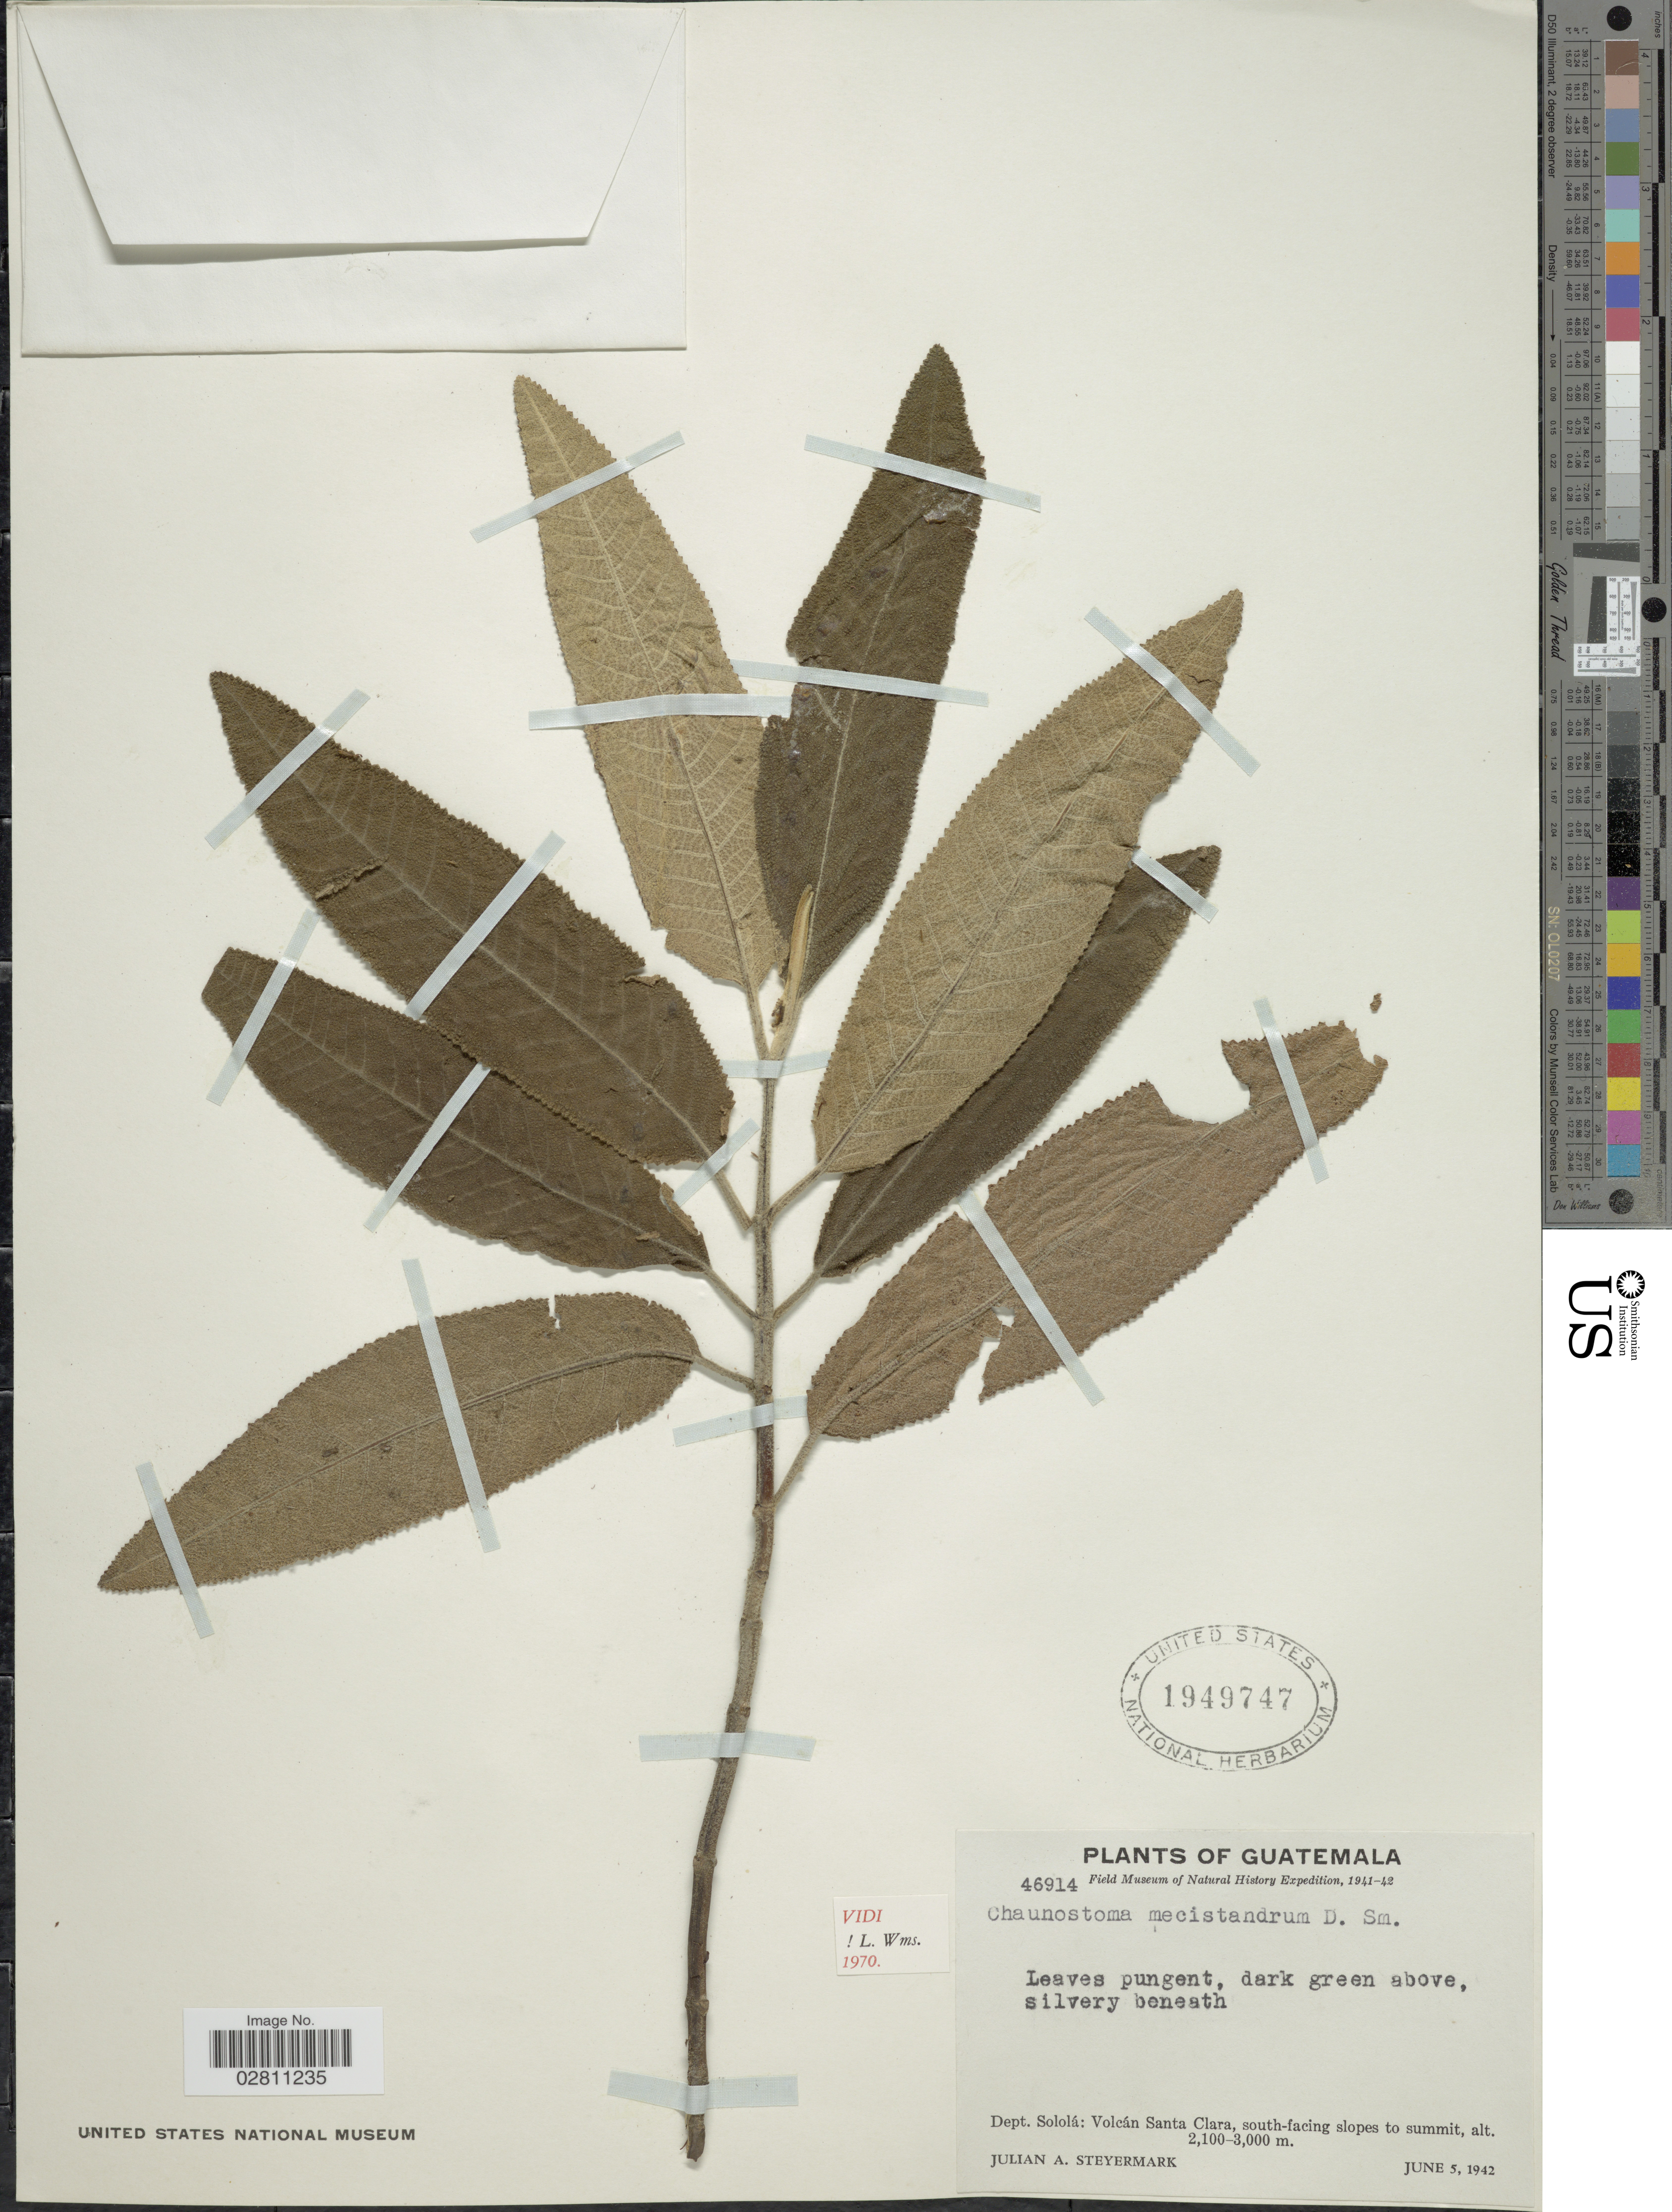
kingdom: Plantae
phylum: Tracheophyta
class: Magnoliopsida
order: Lamiales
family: Lamiaceae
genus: Chaunostoma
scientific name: Chaunostoma mecistandrum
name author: Donn. Sm.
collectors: J. Steyermark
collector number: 46914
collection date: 1942-06-05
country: Guatemala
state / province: Sololá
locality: Dept. Sololá: Volcan Clara, south-facing slopes to summit.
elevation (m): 2100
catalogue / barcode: US 1949747